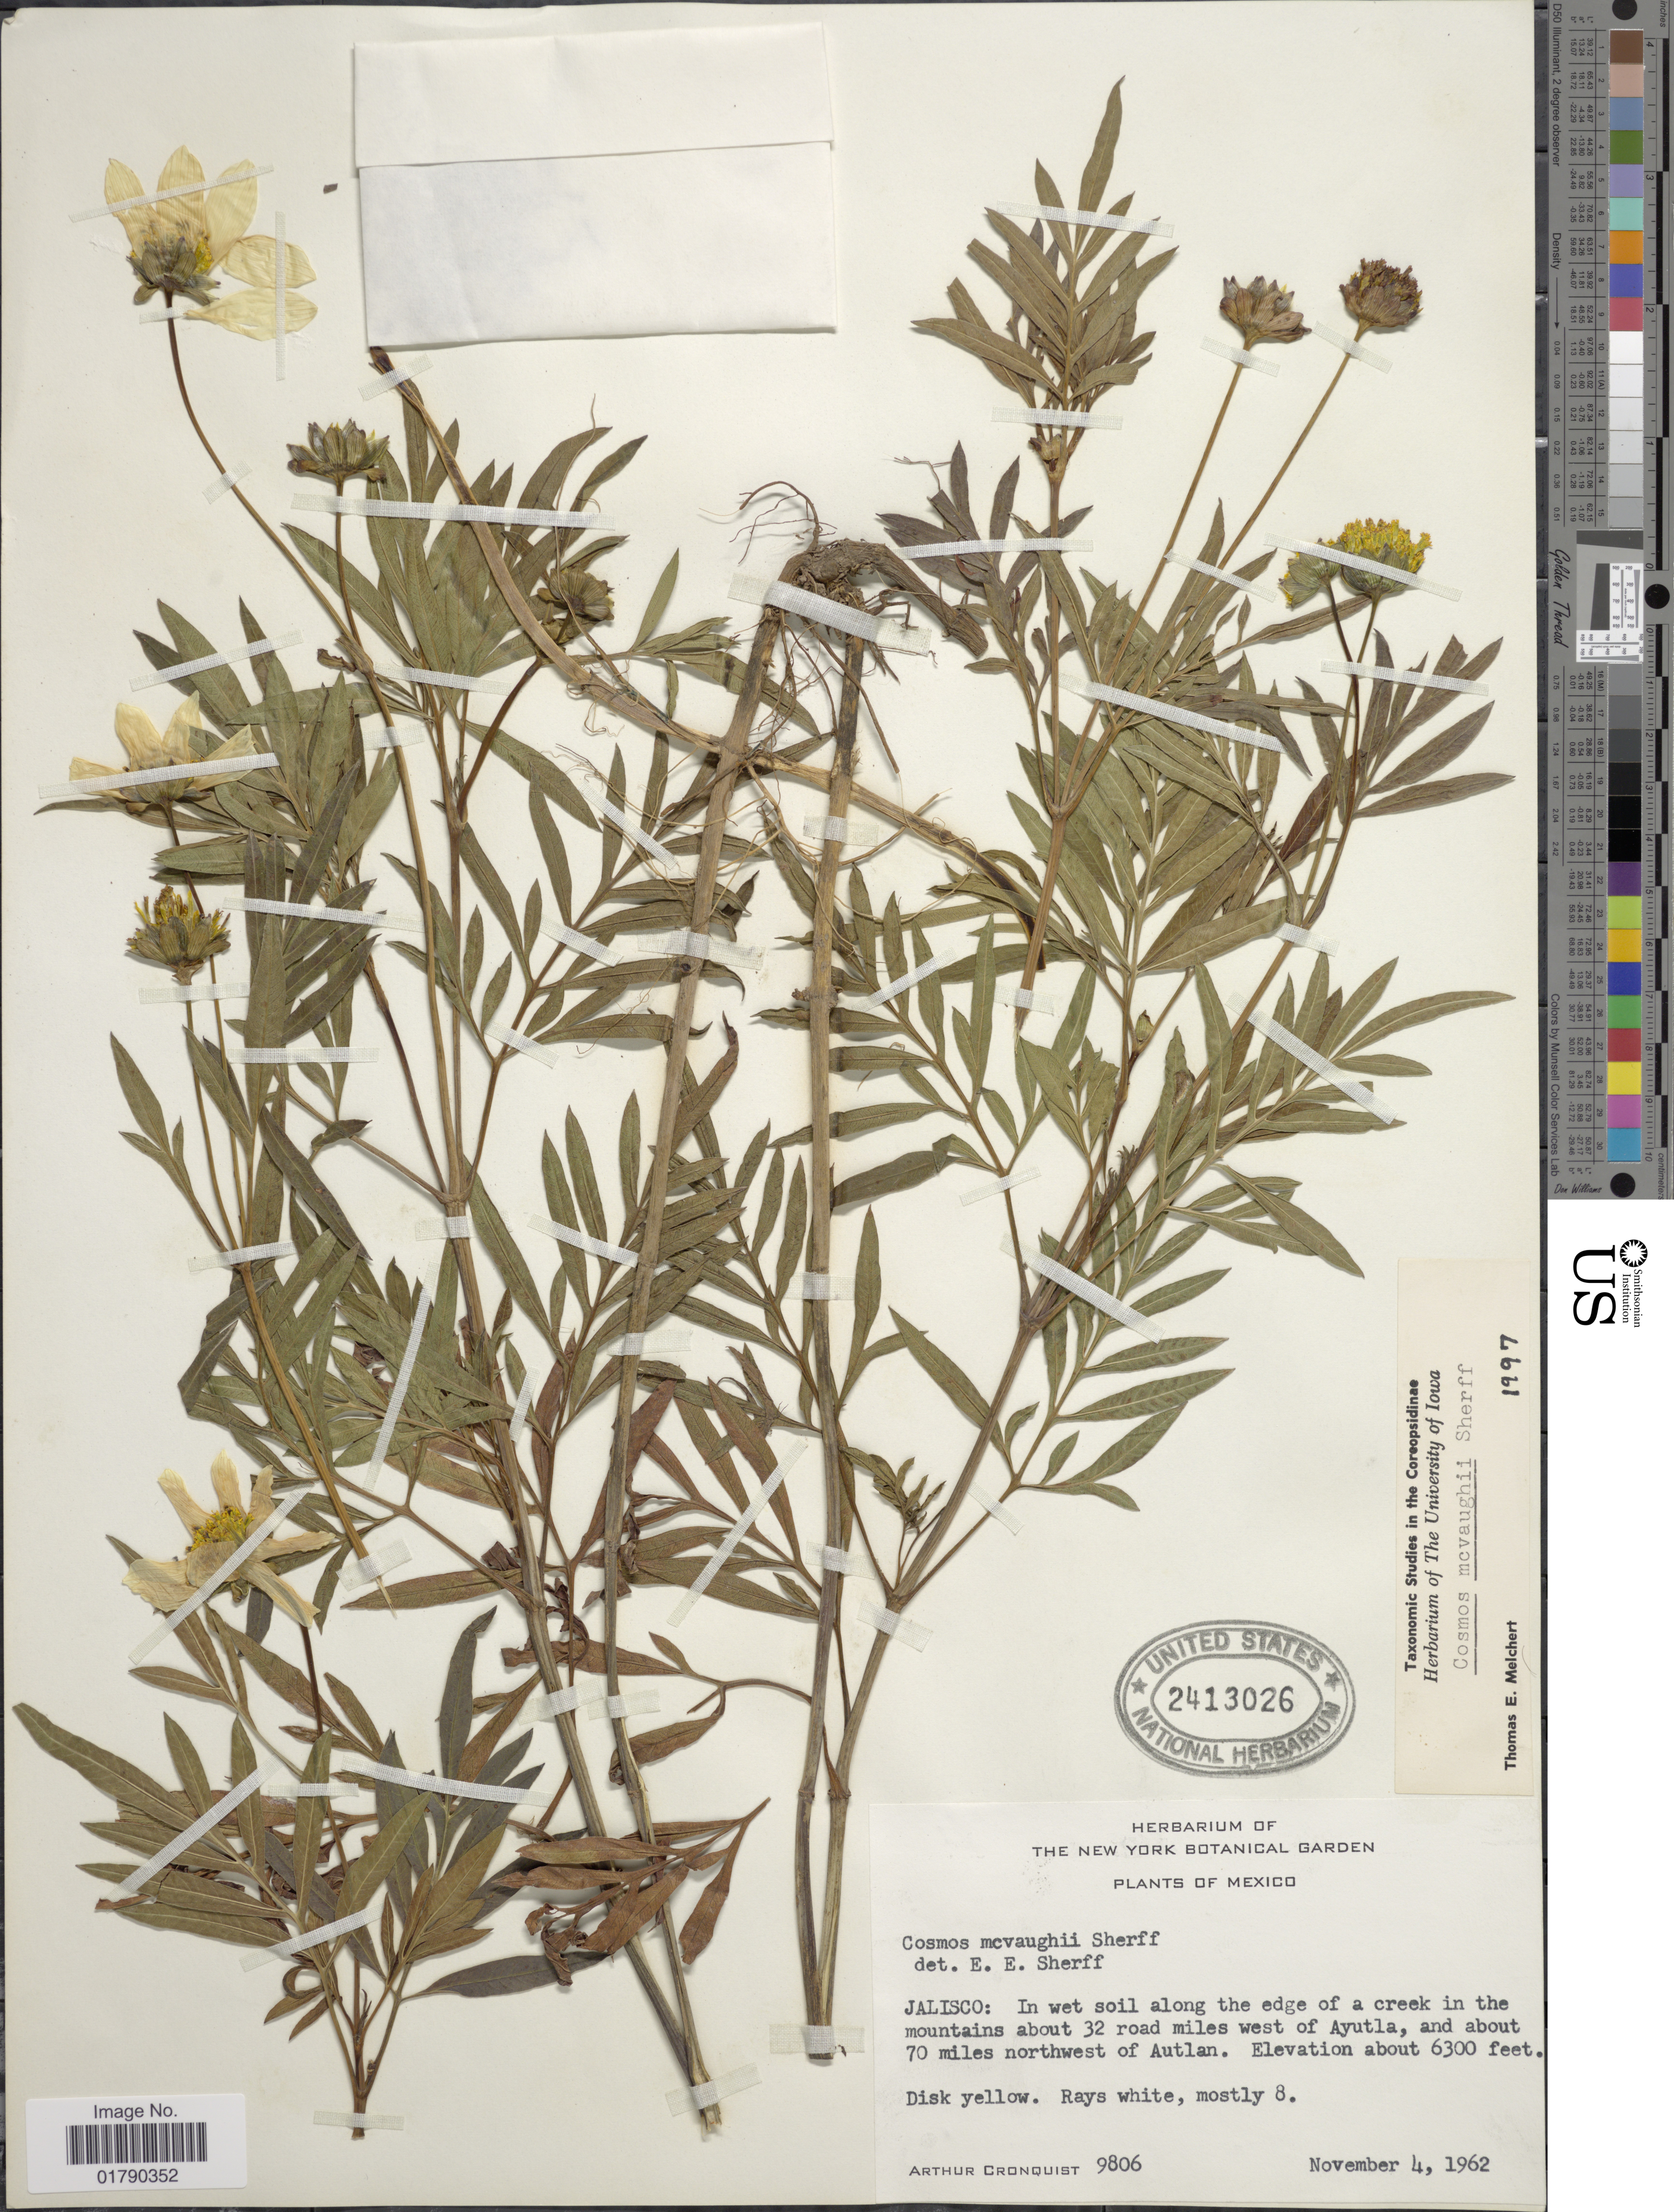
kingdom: Plantae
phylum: Tracheophyta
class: Magnoliopsida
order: Asterales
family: Asteraceae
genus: Cosmos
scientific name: Cosmos mcvaughii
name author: Sherff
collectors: A. J. Cronquist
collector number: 9806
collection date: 1962-11-04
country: Mexico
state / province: Jalisco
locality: Along the edge of a creek in the mountains about 32 road miles west of Ayutla, and about 70 miles northwest of Autlan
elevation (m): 1920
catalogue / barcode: US 2413026